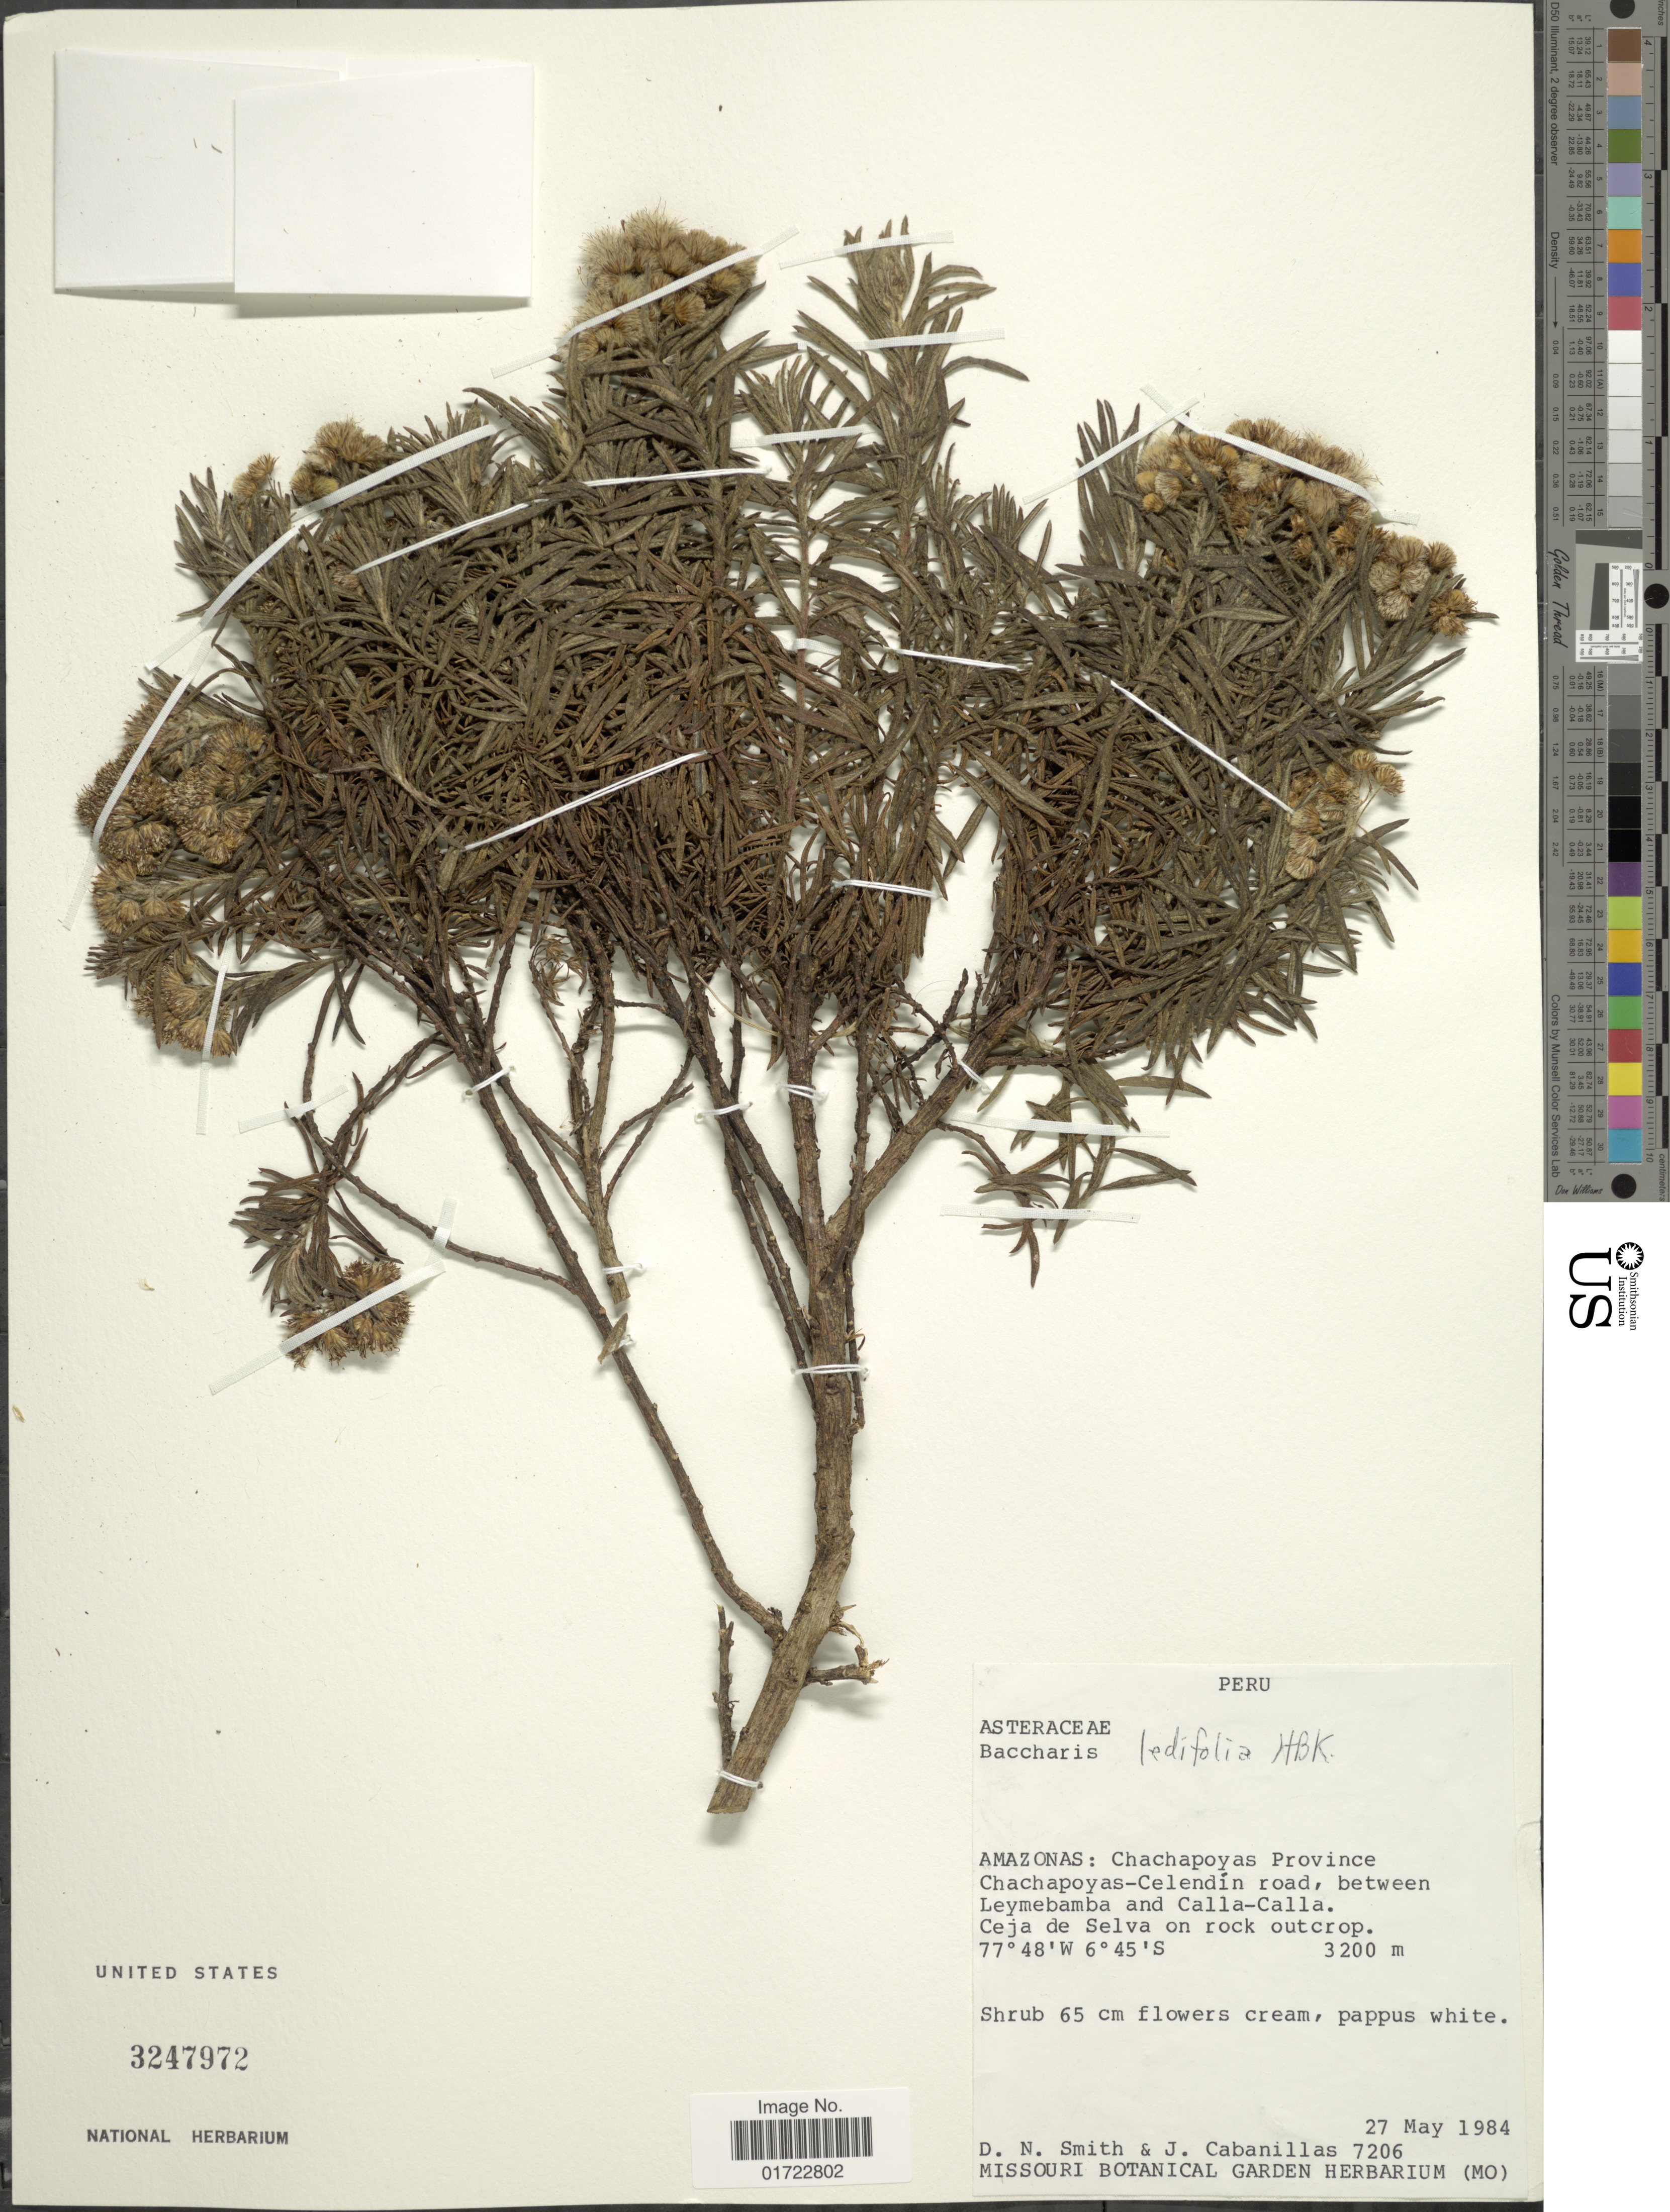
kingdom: Plantae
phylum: Tracheophyta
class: Magnoliopsida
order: Asterales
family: Asteraceae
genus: Baccharis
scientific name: Baccharis ledifolia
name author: Kunth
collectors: D. Smith & J. Cabanillas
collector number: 7206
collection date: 1984-05-27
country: Peru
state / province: Amazonas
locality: Chachapoyas Province, Chachapoyas-Celendin road, between Leymebamba and Calla-Calla.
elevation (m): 3200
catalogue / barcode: US 3247972